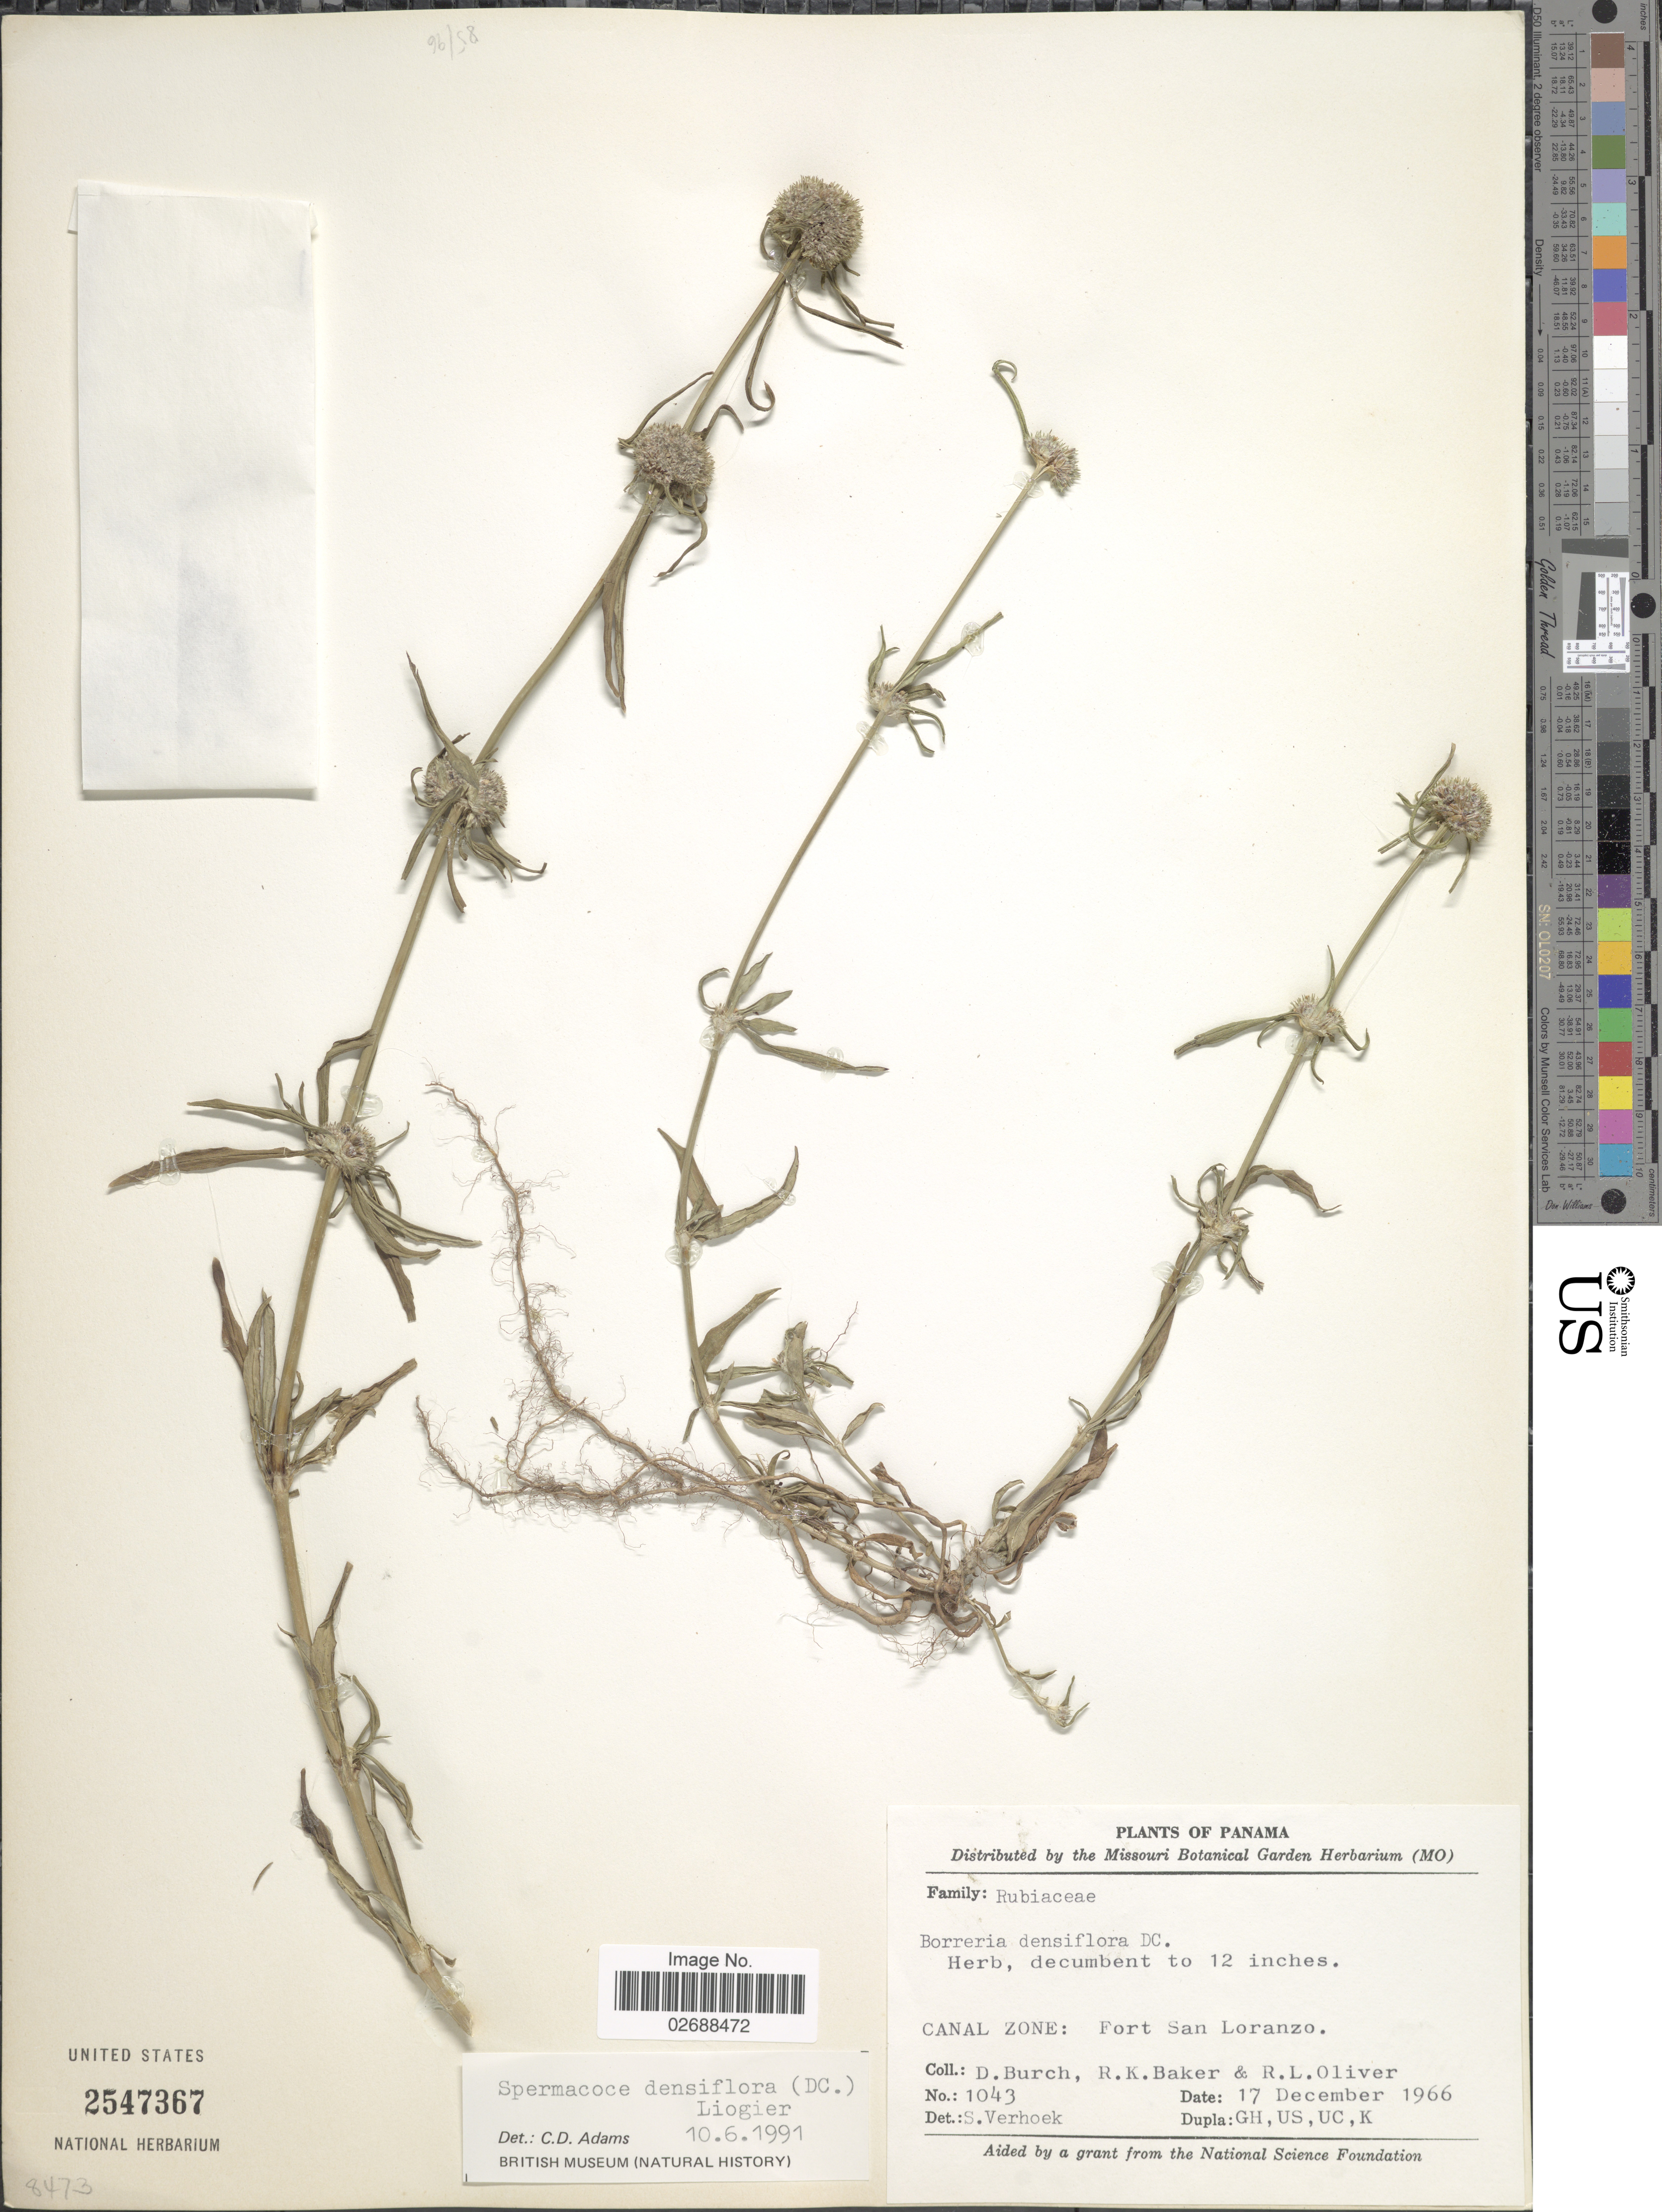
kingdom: Plantae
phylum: Tracheophyta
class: Magnoliopsida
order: Gentianales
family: Rubiaceae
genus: Spermacoce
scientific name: Spermacoce densiflora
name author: (DC.) Alain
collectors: D. Burch, R. K. Baker & R. Oliver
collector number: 1043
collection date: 1966-12-17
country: Panama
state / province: Colón / Panamá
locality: Canal Zone: Fort San Loranzo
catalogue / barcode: US 2547367